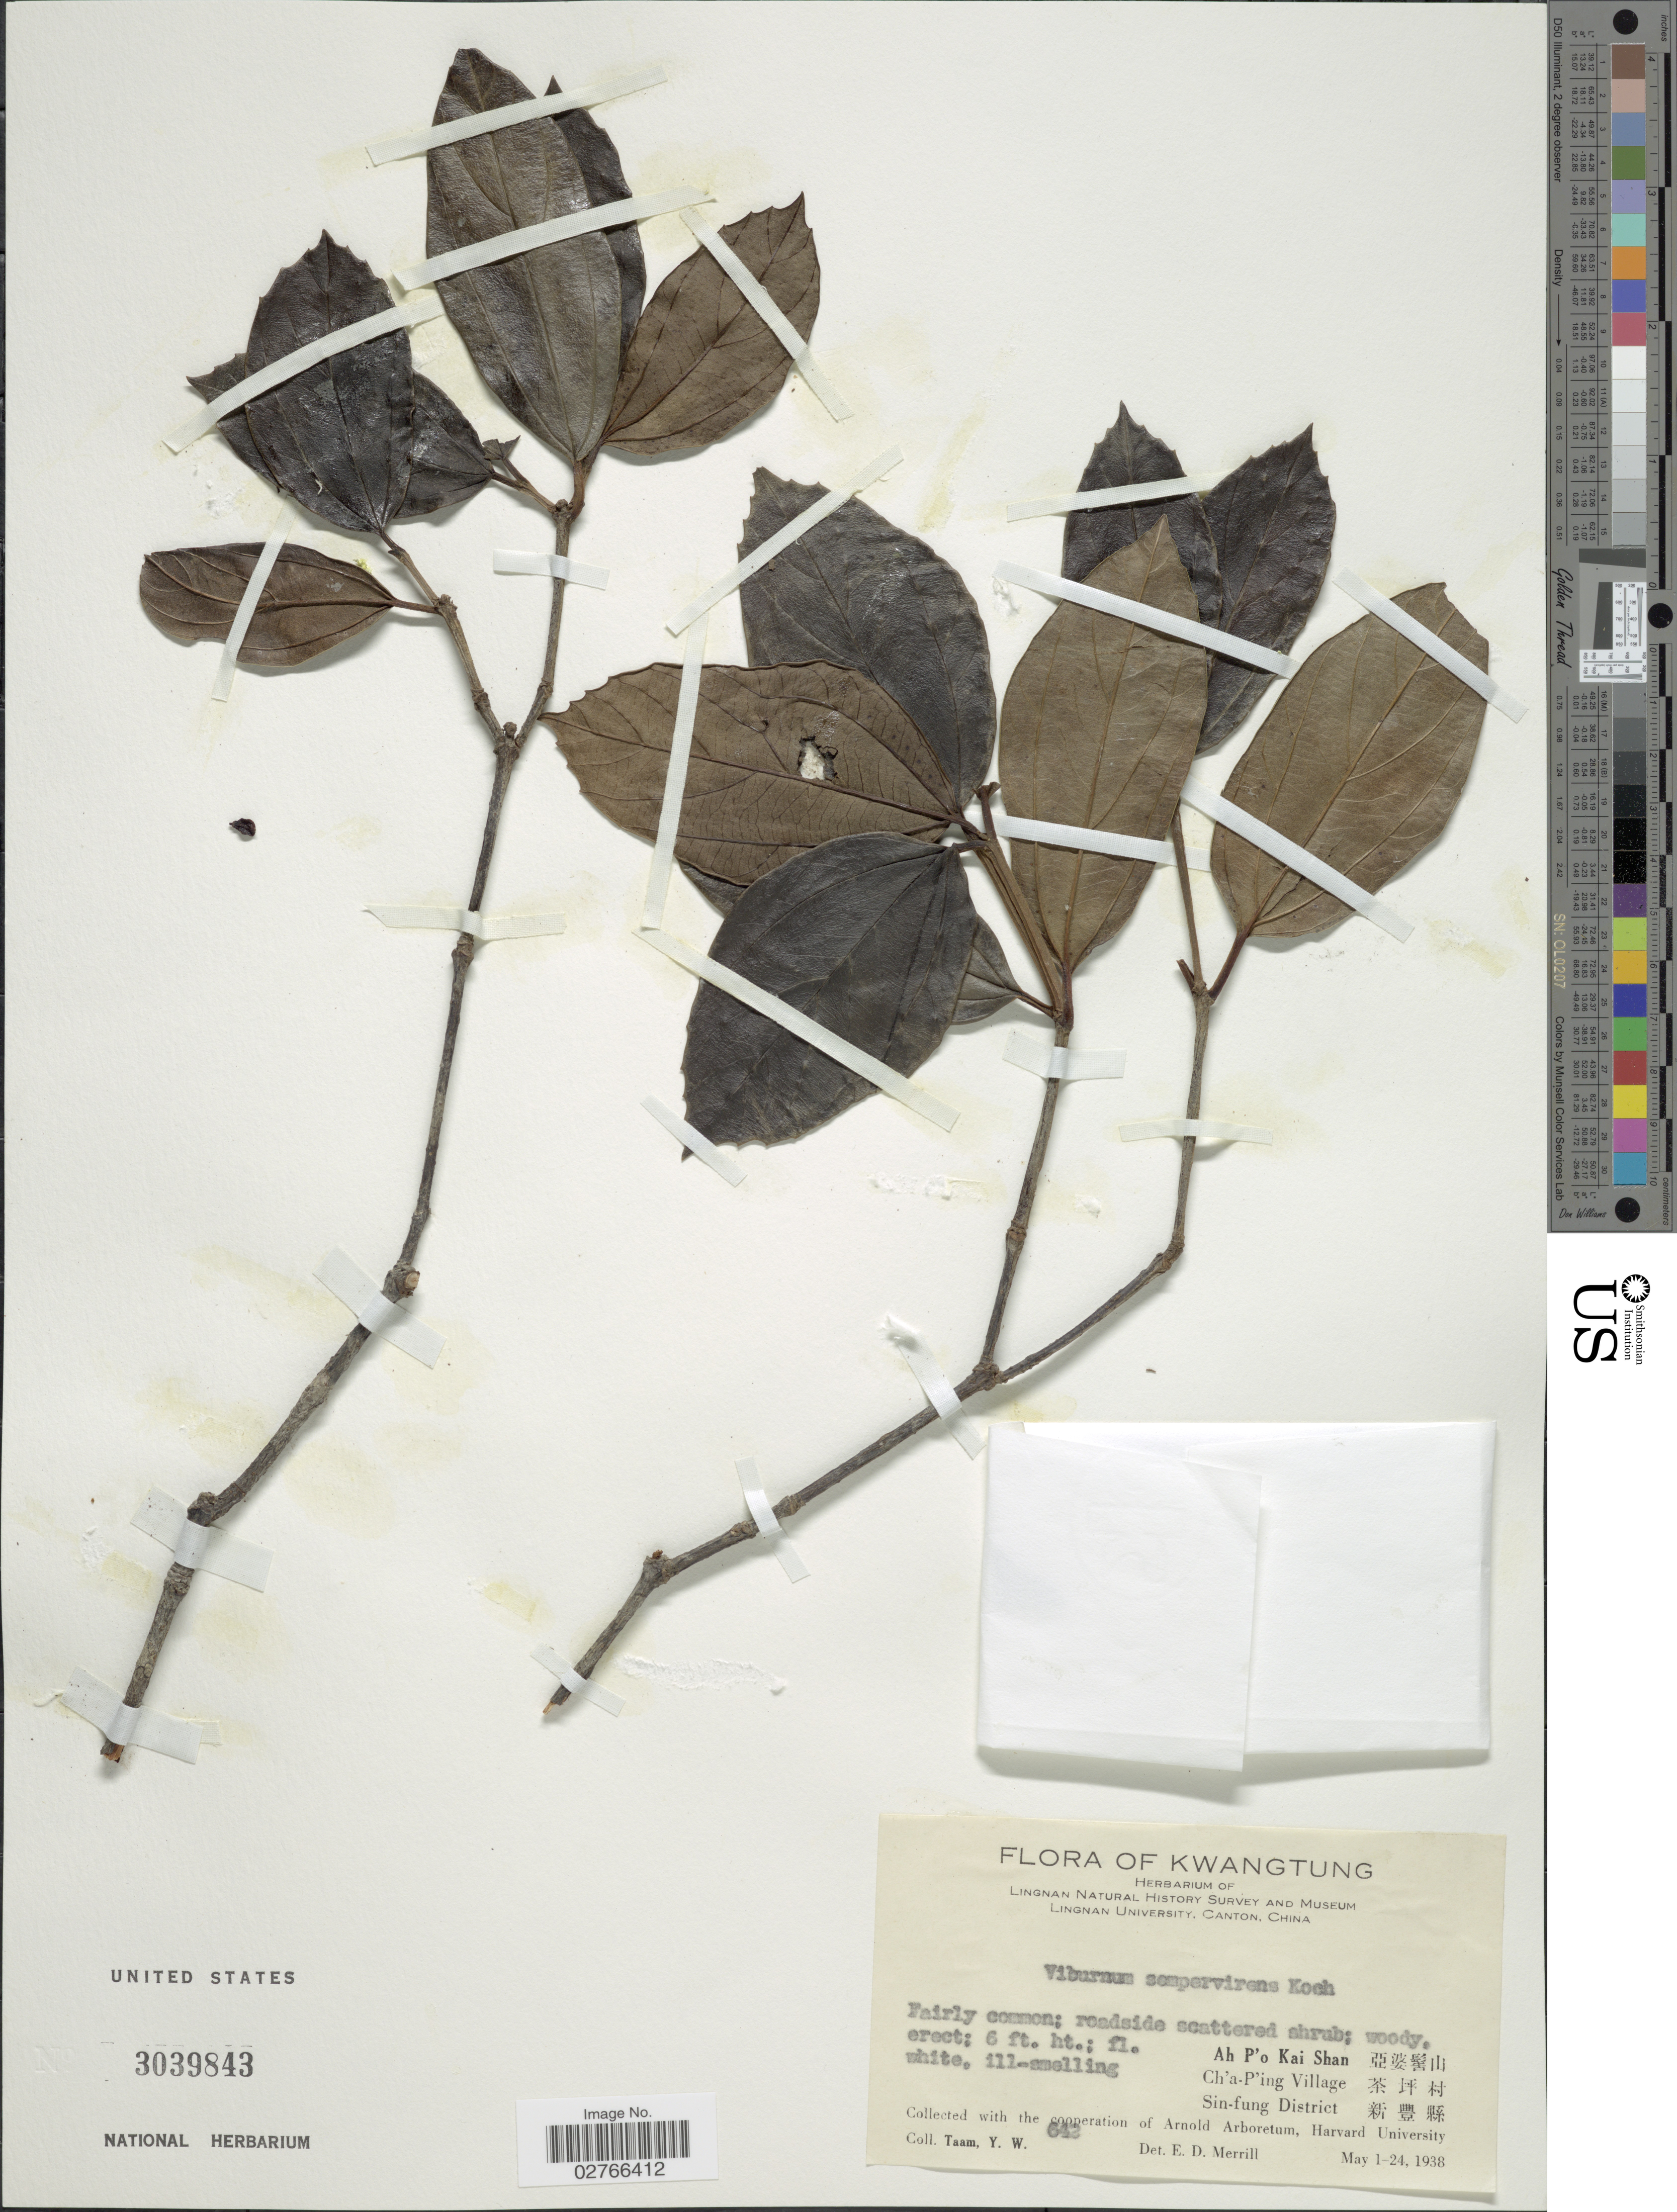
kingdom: Plantae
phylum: Tracheophyta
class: Magnoliopsida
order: Dipsacales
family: Viburnaceae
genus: Viburnum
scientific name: Viburnum sempervirens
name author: K. Koch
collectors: Y. W. Taam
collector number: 642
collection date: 1938-05-01/1938-05-24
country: China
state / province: Guangdong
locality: Kwangtung, Ah P'o Kai Shan X, Cha'a P'ing Village X, Sin-fung District X.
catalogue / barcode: US 3039843